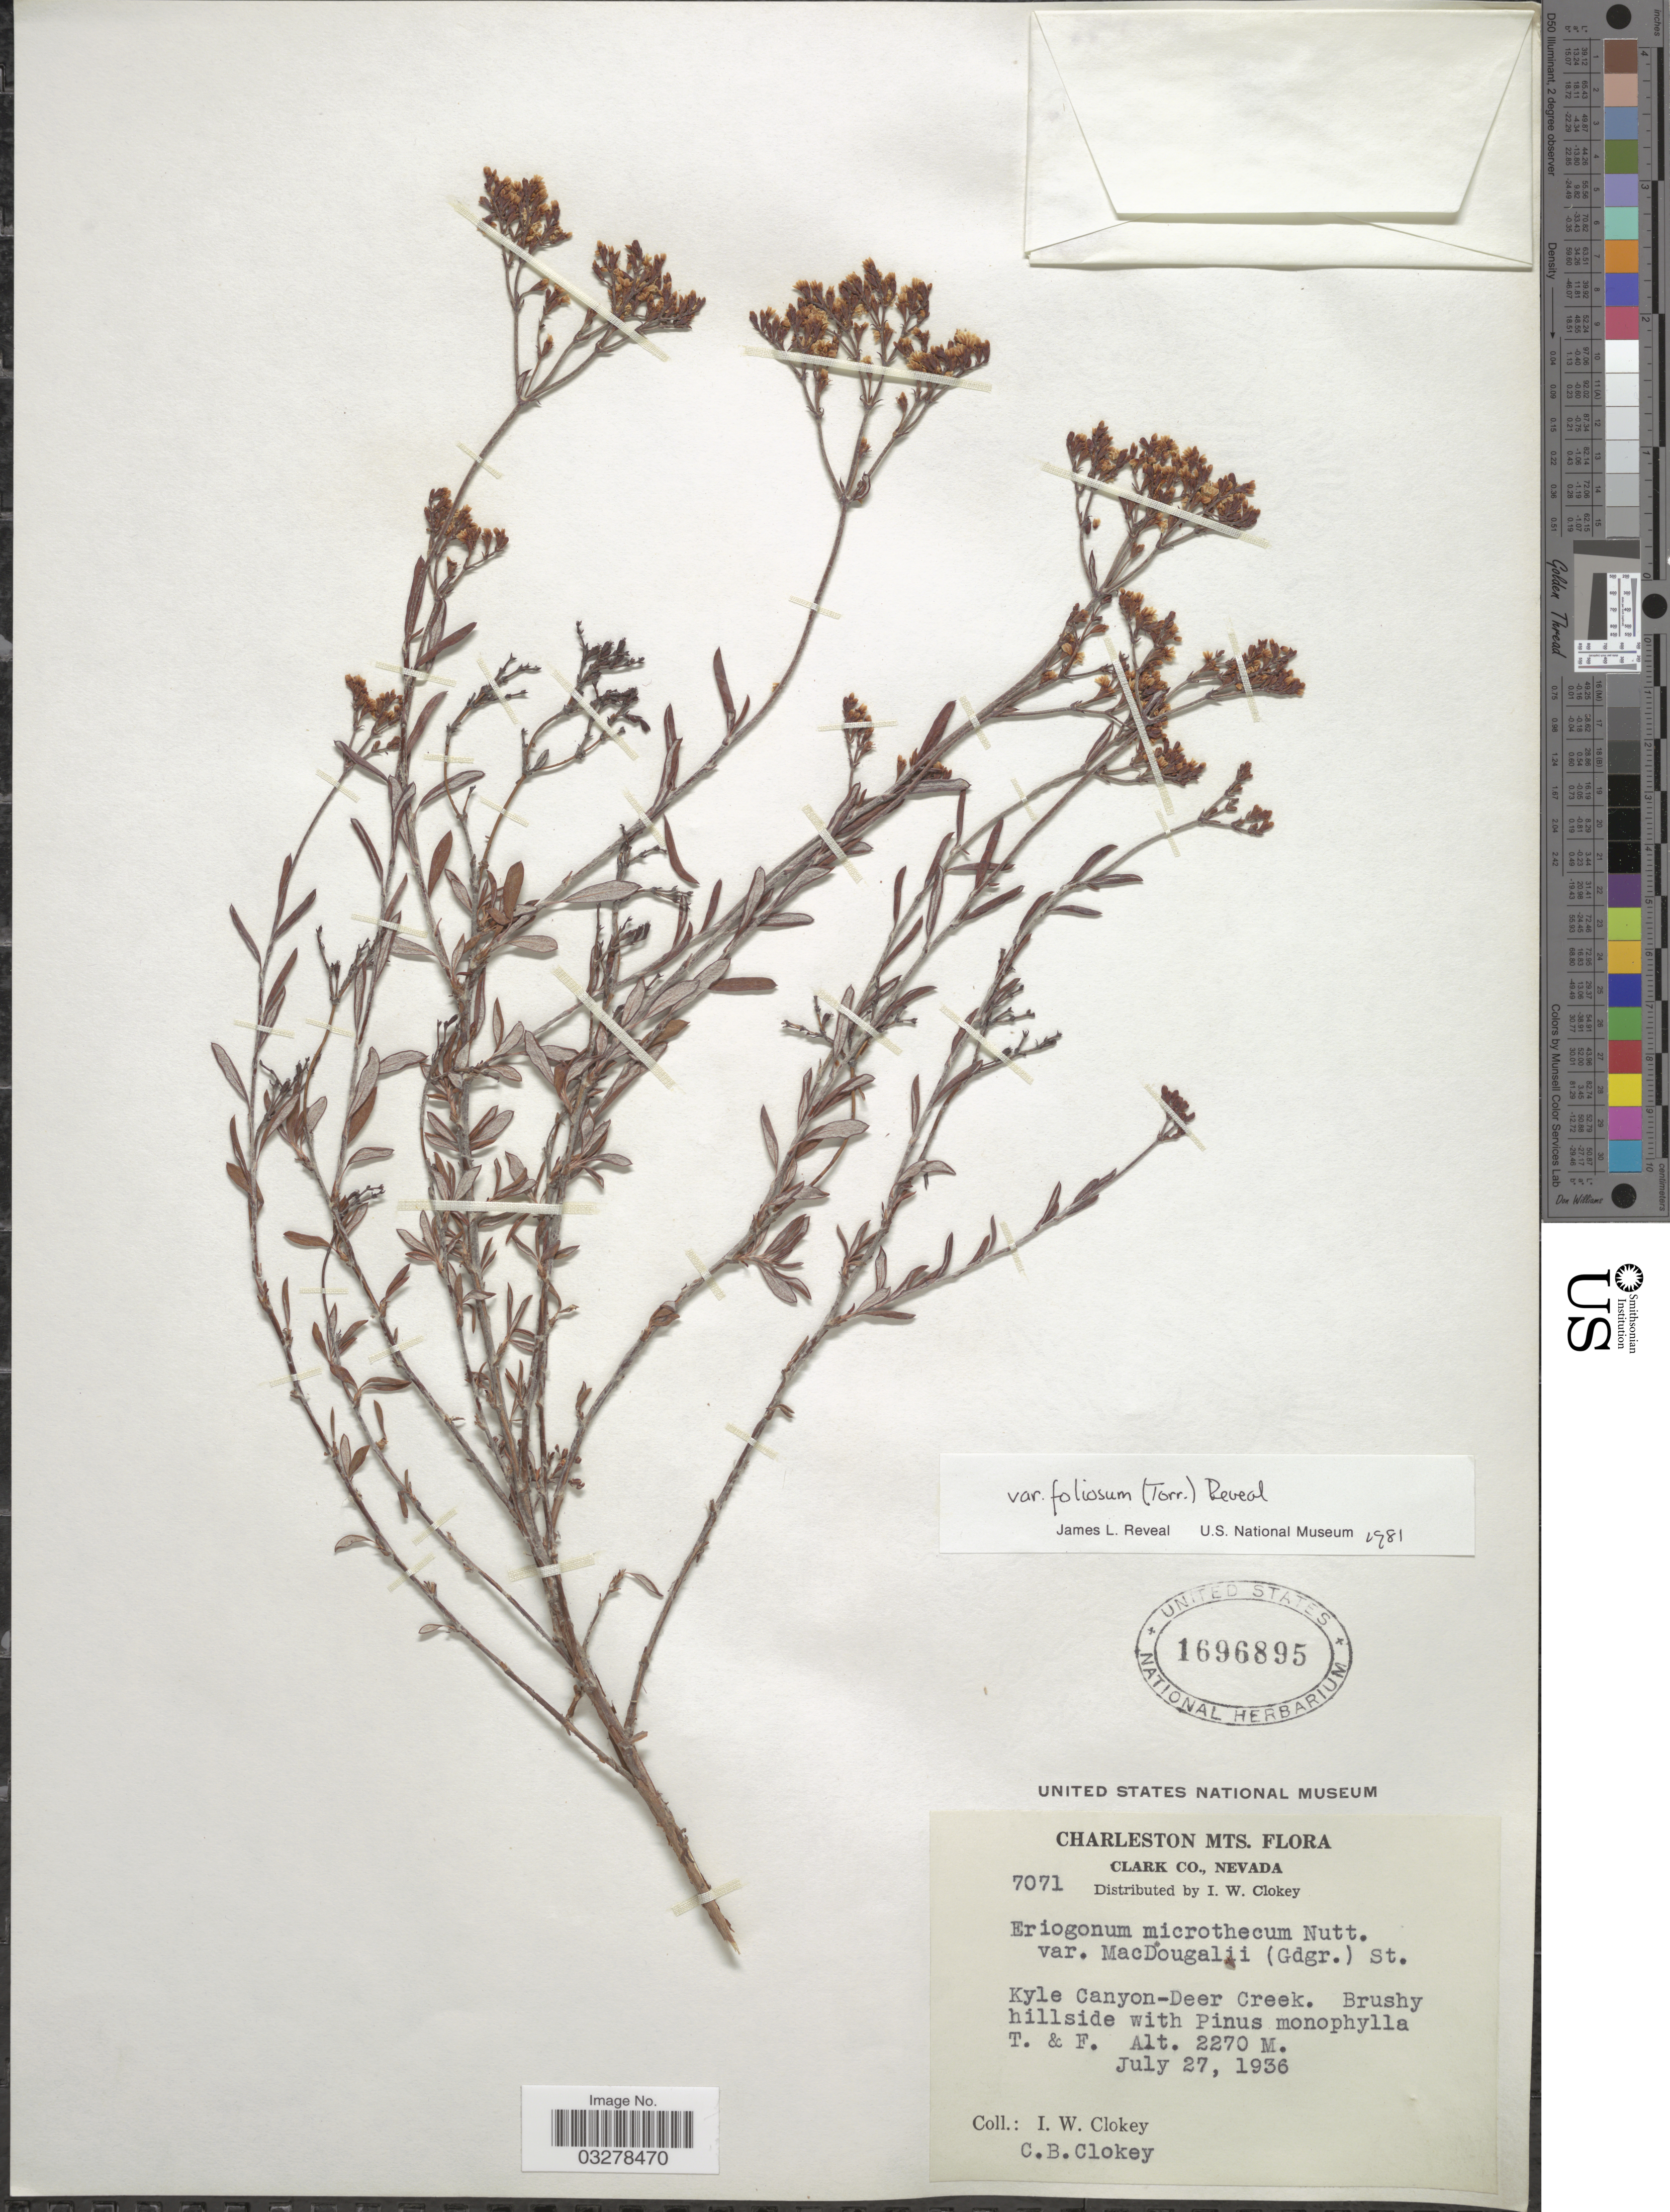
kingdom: Plantae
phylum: Tracheophyta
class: Magnoliopsida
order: Caryophyllales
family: Polygonaceae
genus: Eriogonum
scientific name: Eriogonum microtheca var. foliosum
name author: (Torr. & A. Gray) Reveal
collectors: I. W. Clokey & C. Clokey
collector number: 7071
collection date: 1936-07-27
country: United States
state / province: Nevada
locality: Charleston Mts. Clark Co. Kyle Canyon-Deer Creek.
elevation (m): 2270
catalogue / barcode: US 1696895